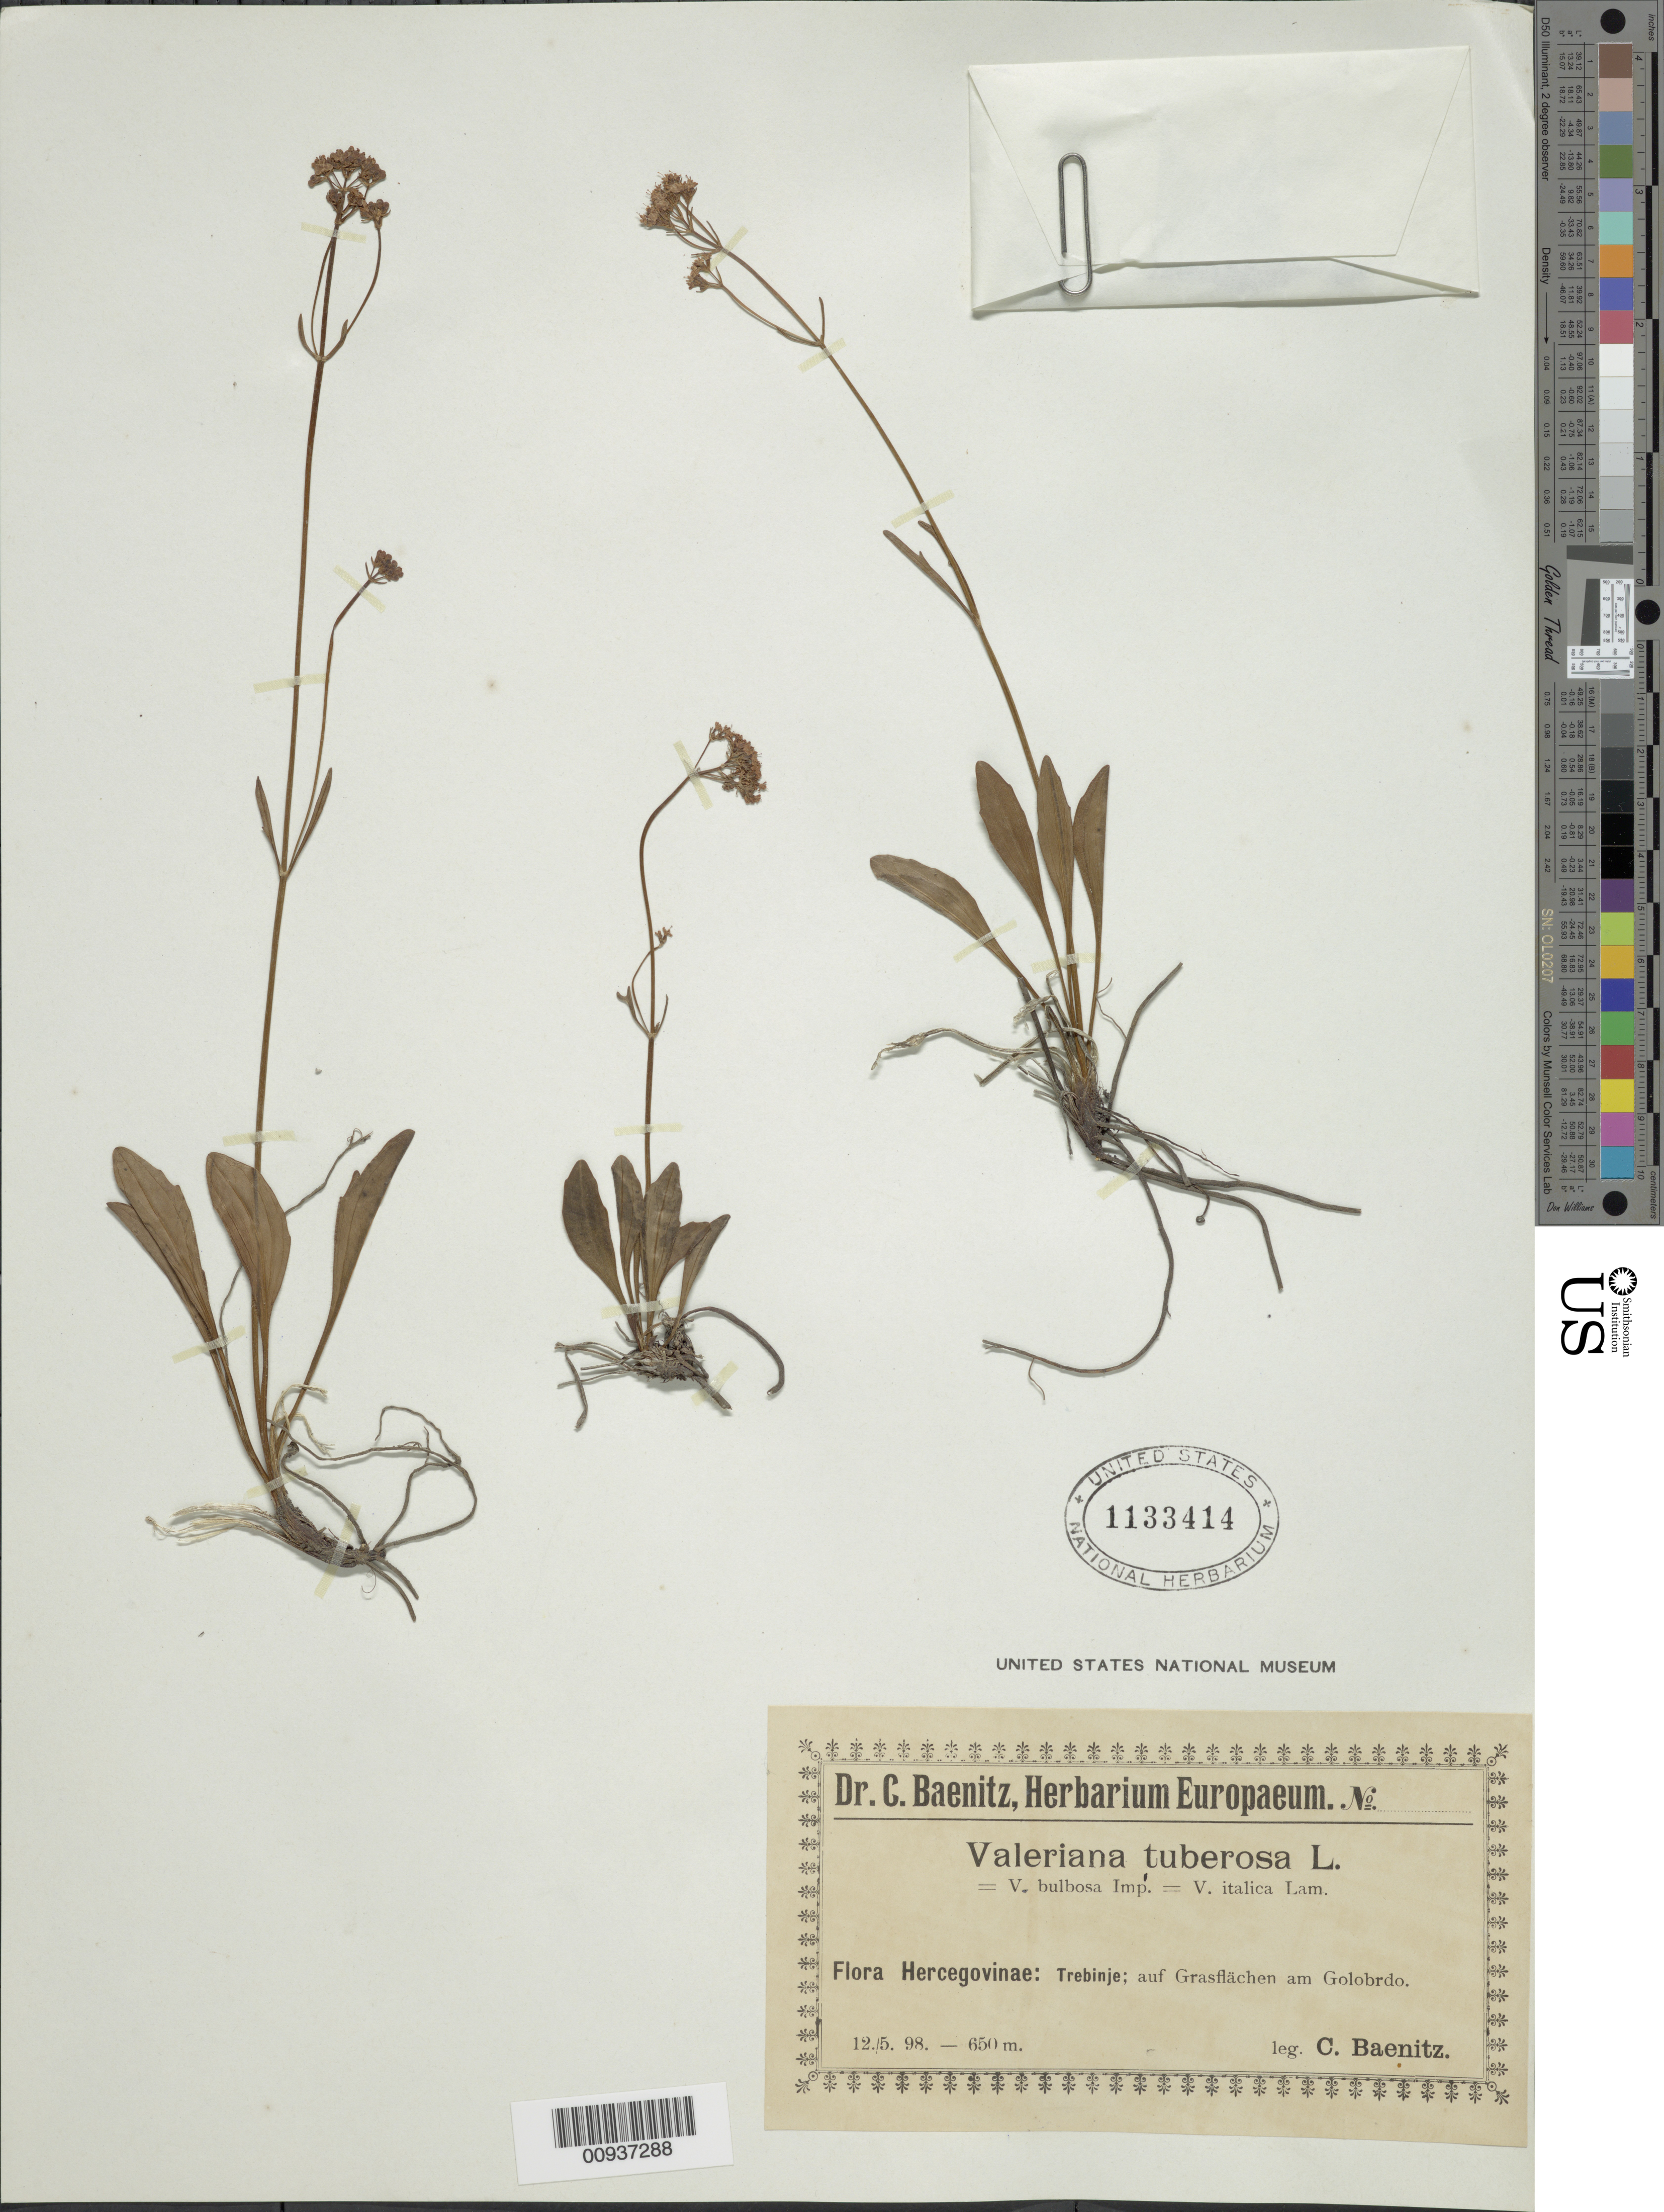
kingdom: Plantae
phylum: Tracheophyta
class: Magnoliopsida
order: Dipsacales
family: Caprifoliaceae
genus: Valeriana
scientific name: Valeriana tuberosa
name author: L.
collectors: C. G. Baenitz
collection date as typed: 12 May 1998 or 05 Dec 1998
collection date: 1998-05-12 or 1998-12-05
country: Bosnia and Herzegovina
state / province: Srpska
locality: Hercegovnia: Trebinje: auf Grasflächen am Golo Brdo.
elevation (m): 650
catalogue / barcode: US 1133414